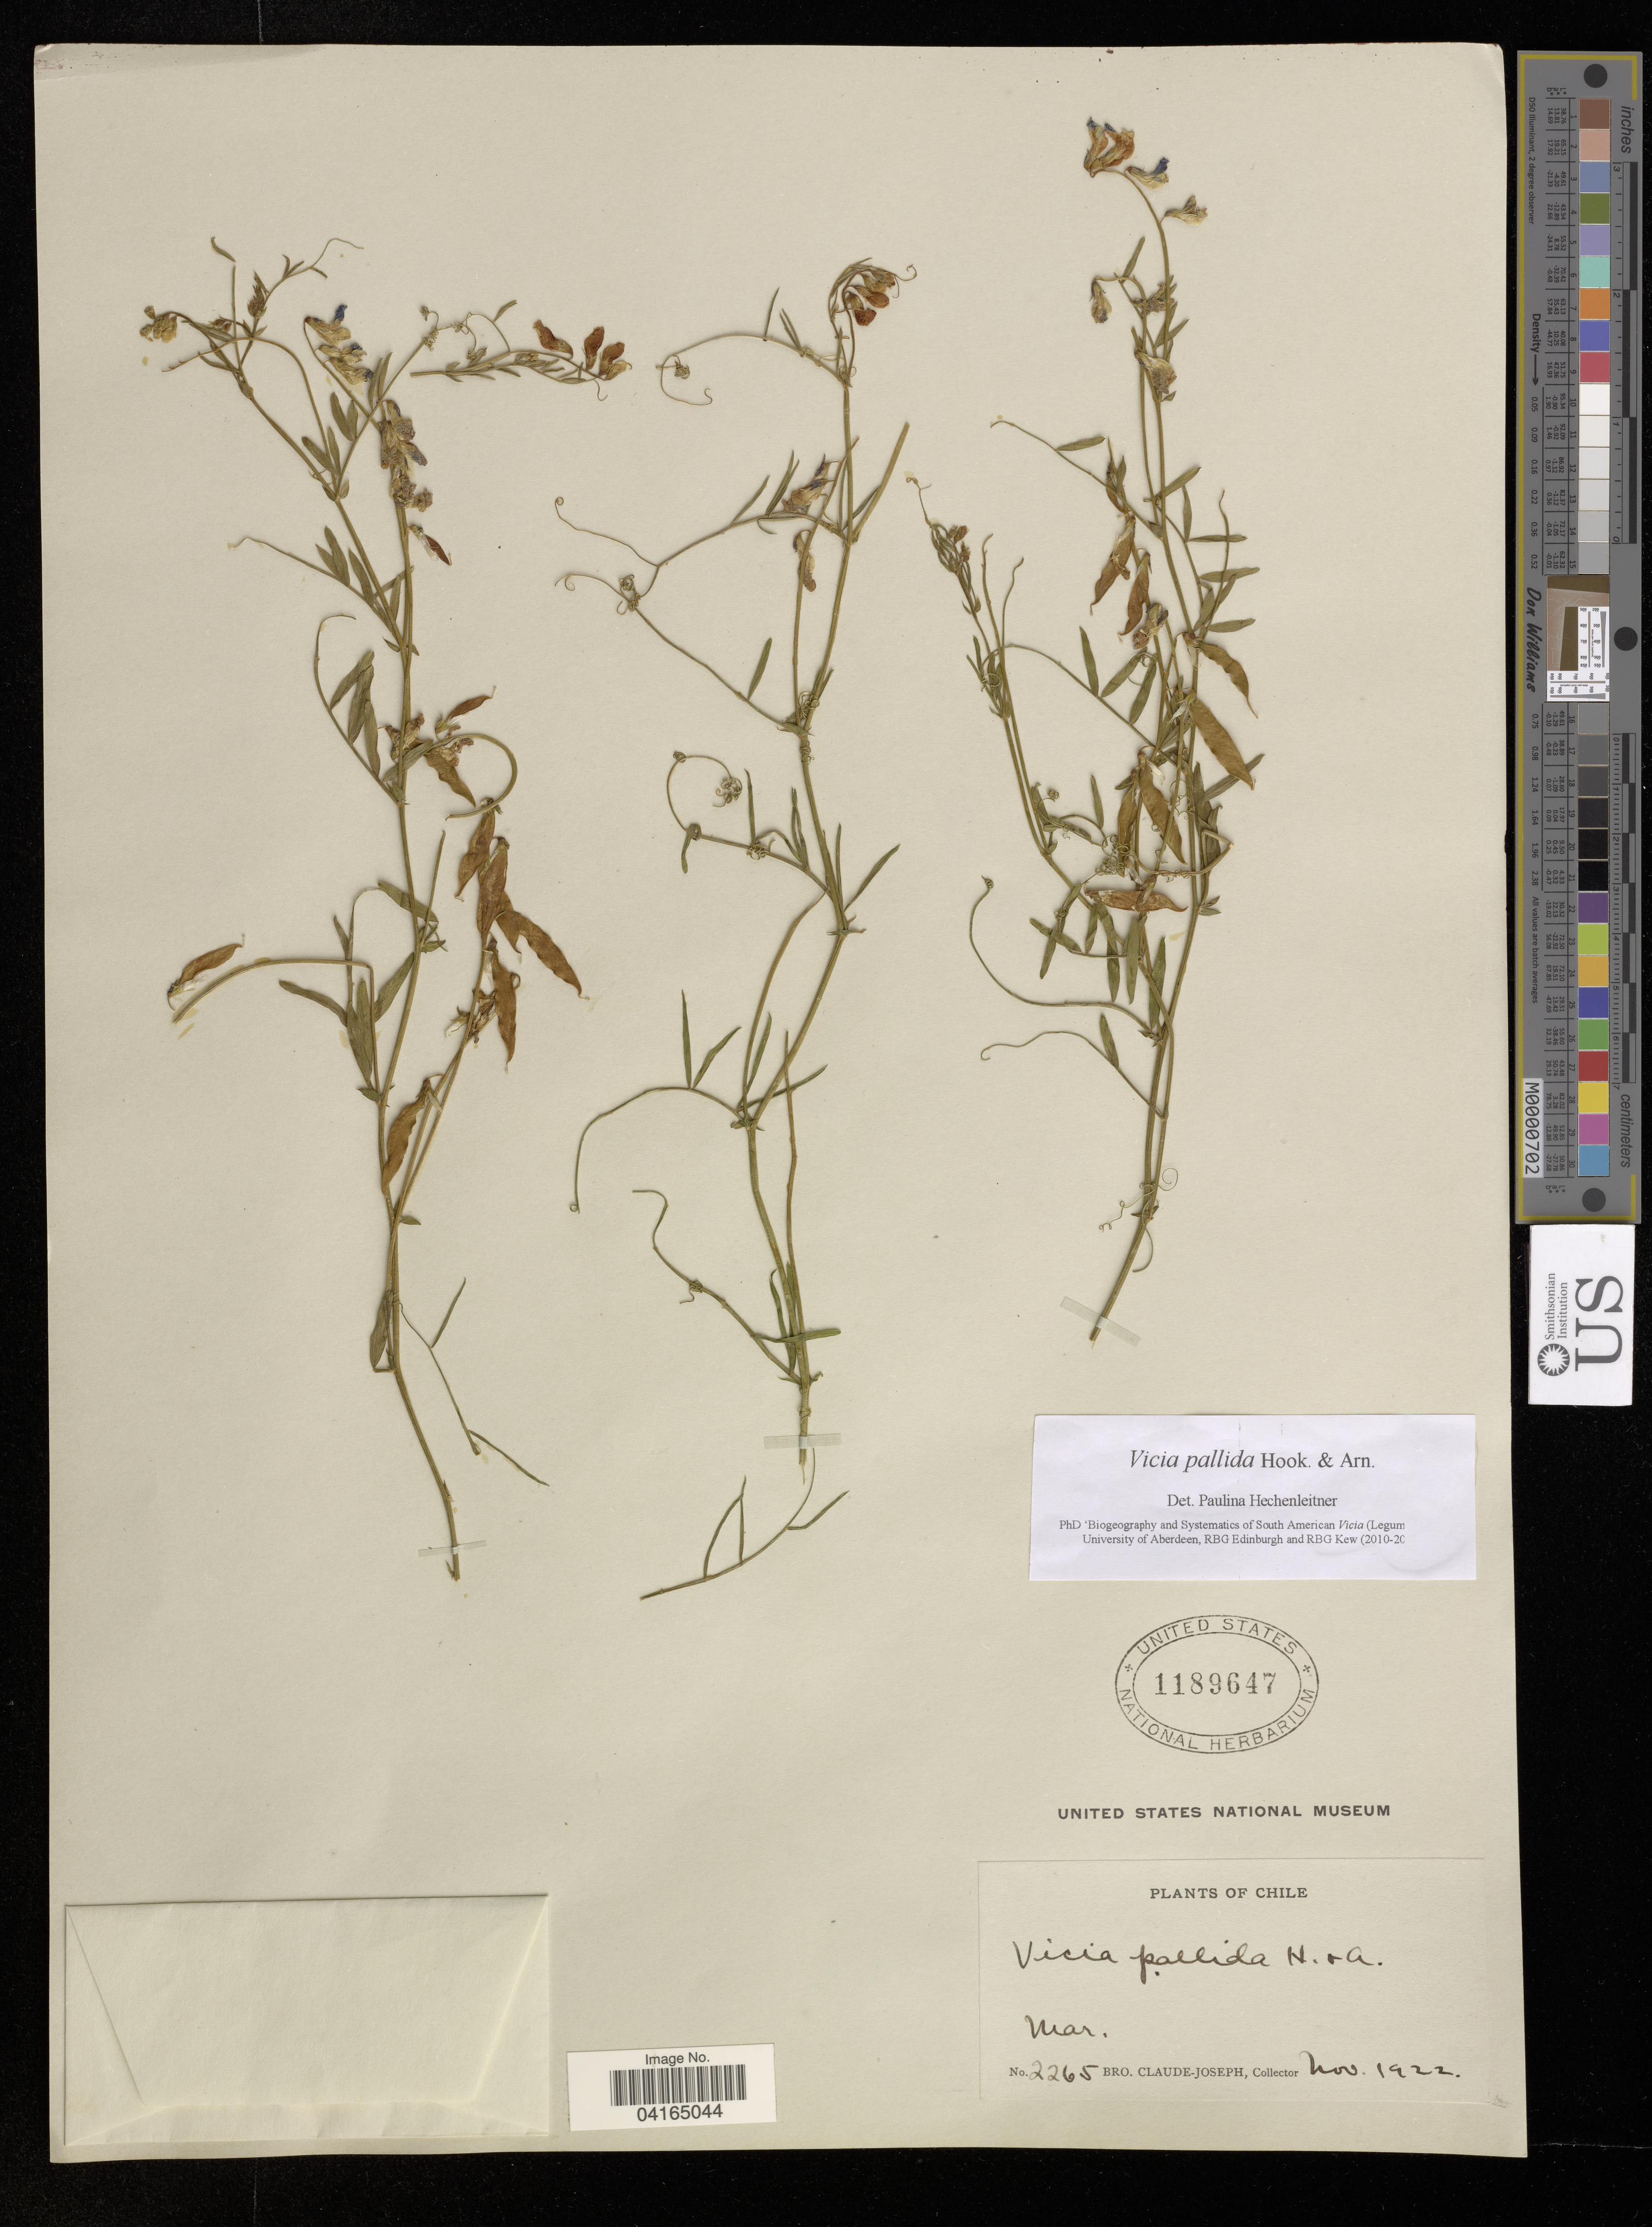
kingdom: Plantae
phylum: Tracheophyta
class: Magnoliopsida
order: Fabales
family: Fabaceae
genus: Vicia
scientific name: Vicia pallida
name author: Hook. & Arn.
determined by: Hechenleitner, Paulina, RBG Edinburgh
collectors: Bro. Claude-Joseph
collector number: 2265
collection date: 1922-11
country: Chile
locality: Mar.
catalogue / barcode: US 1189647